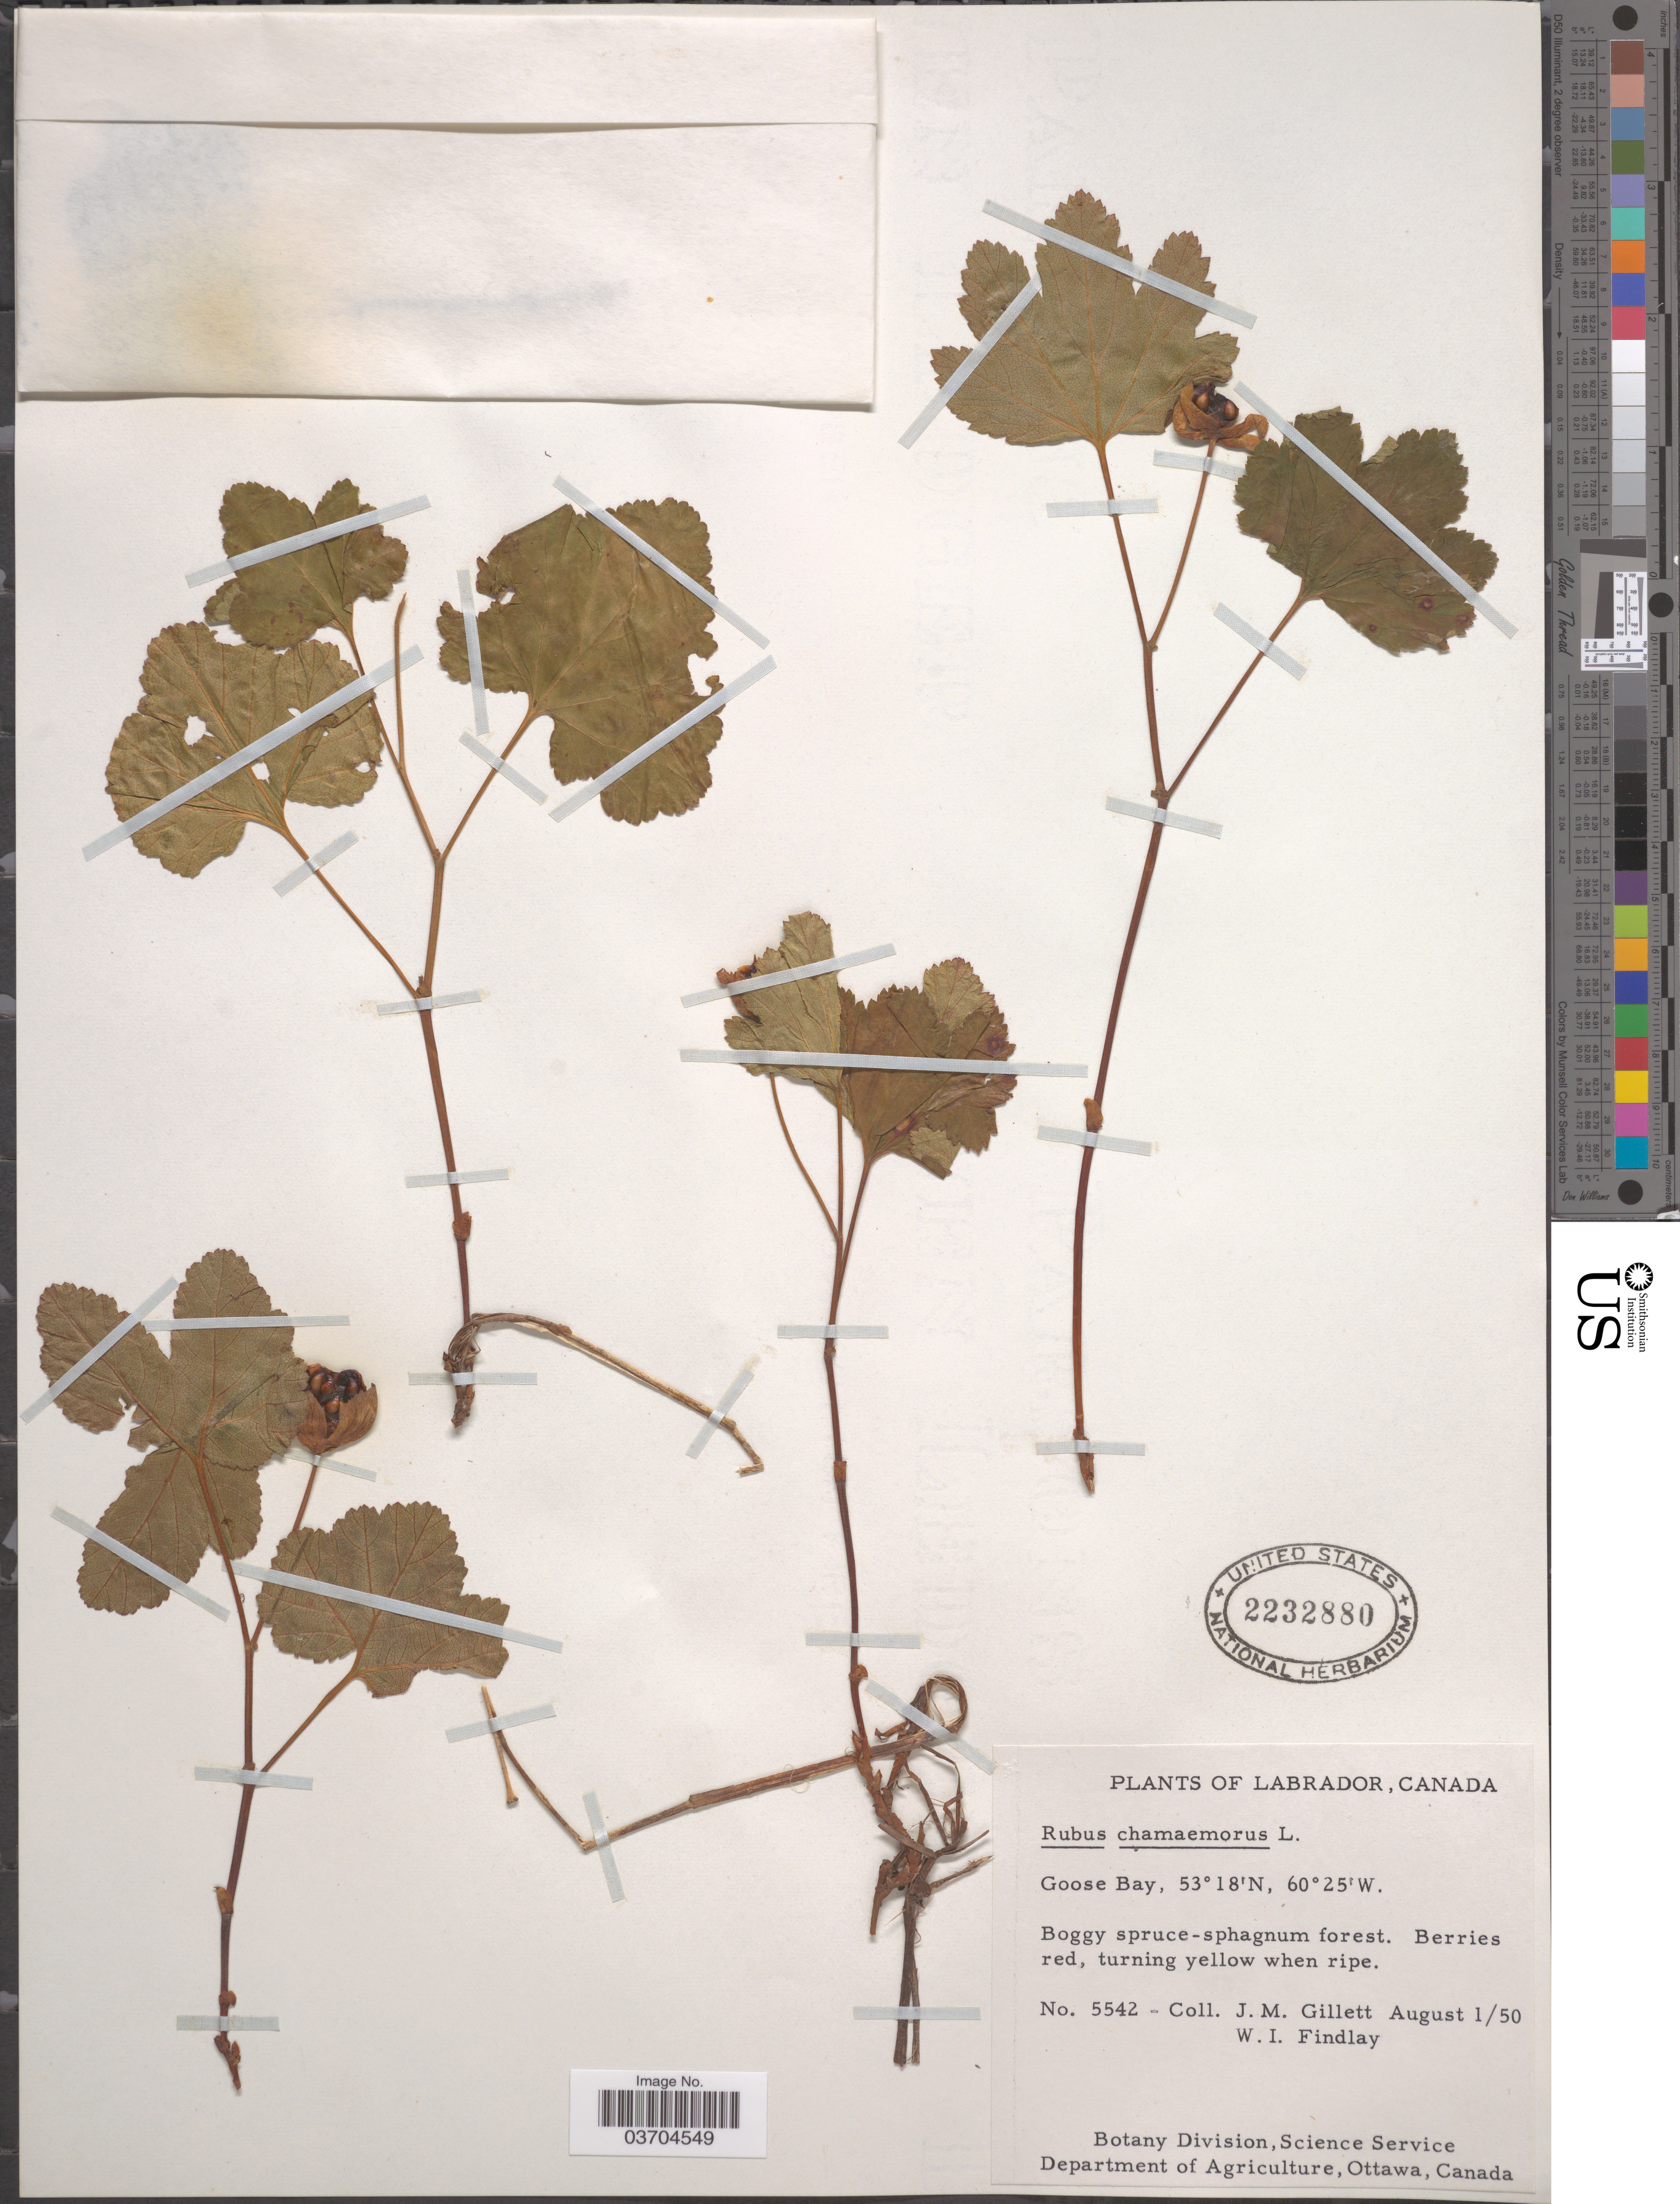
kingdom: Plantae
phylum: Tracheophyta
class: Magnoliopsida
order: Rosales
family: Rosaceae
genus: Rubus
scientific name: Rubus chamaemorus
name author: L.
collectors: J. M. Gillett & W. Findlay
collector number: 5542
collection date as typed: Transcribed d/m/y: 1/8/50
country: Canada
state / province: Newfoundland and Labrador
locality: Labrador. Goose Bay.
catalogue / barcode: US 2232880